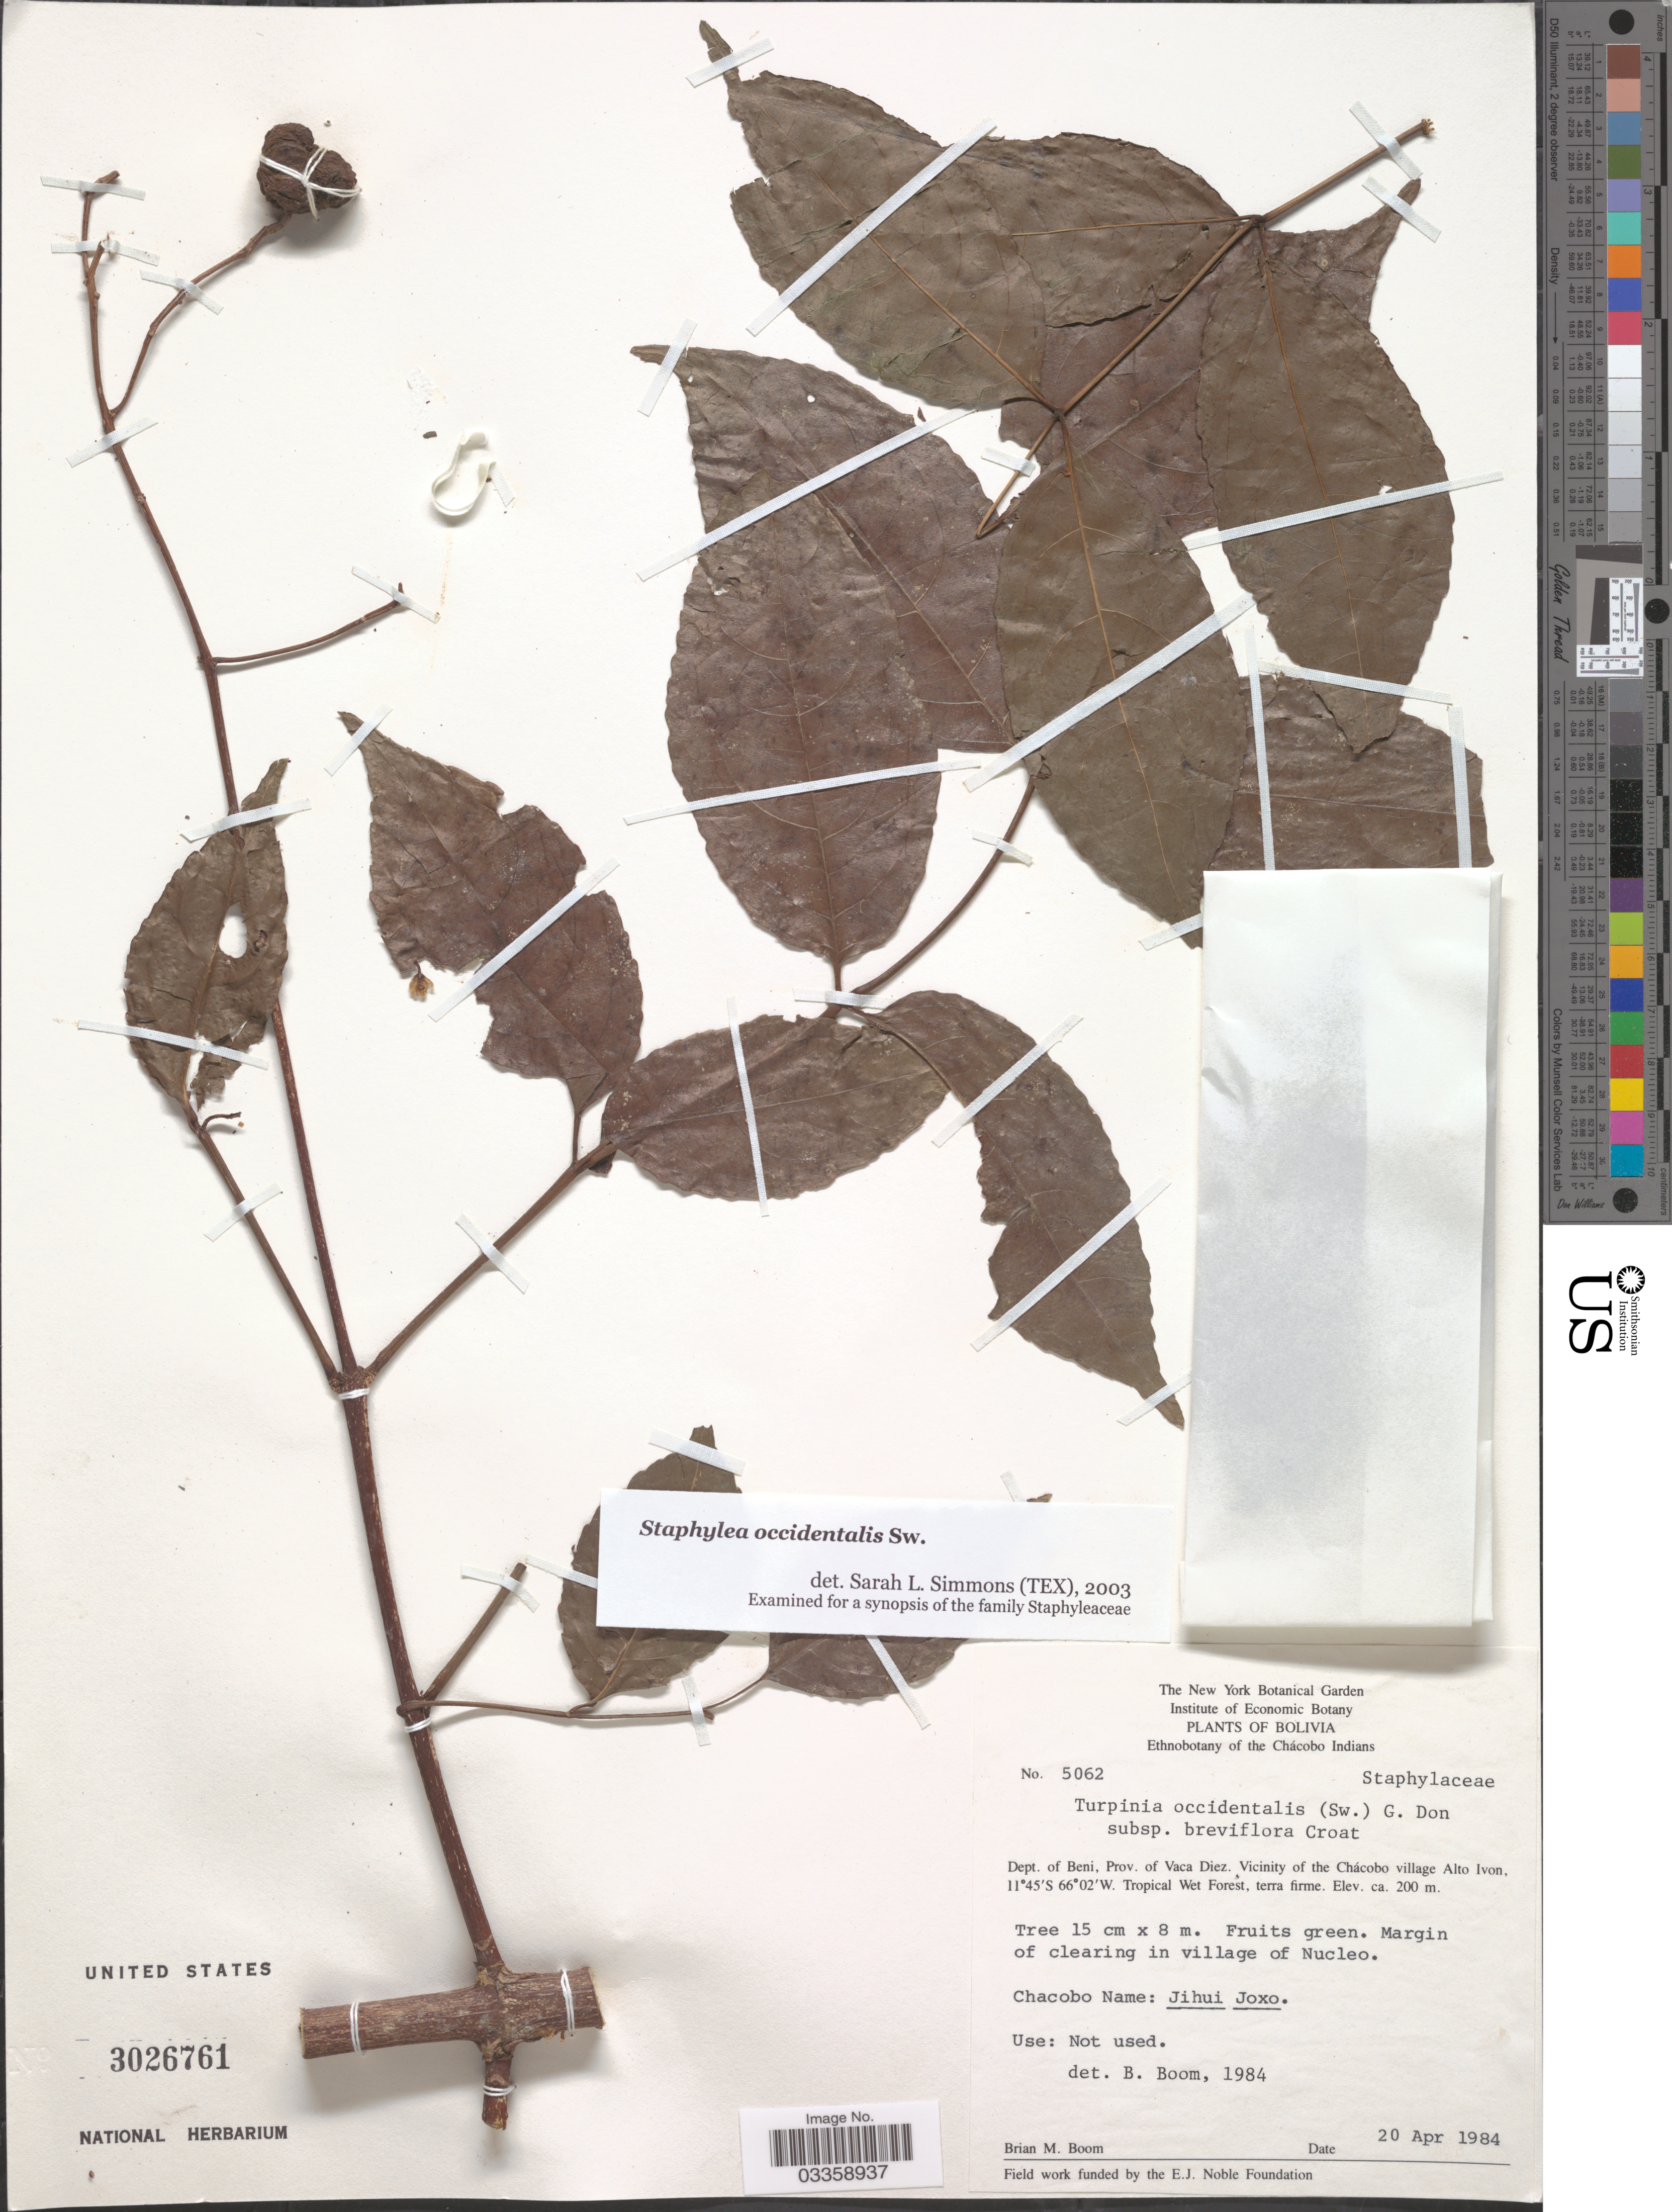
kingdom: Plantae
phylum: Tracheophyta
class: Magnoliopsida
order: Crossosomatales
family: Staphyleaceae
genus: Staphylea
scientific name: Staphylea occidentalis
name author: Sw.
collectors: B. M. Boom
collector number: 5062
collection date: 1984-04-20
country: Bolivia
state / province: Beni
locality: Dept. of Beni, Prov. of Vaca Diez. Vicinity of the Chácobo village Alto Ivon.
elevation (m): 200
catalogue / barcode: US 3026761